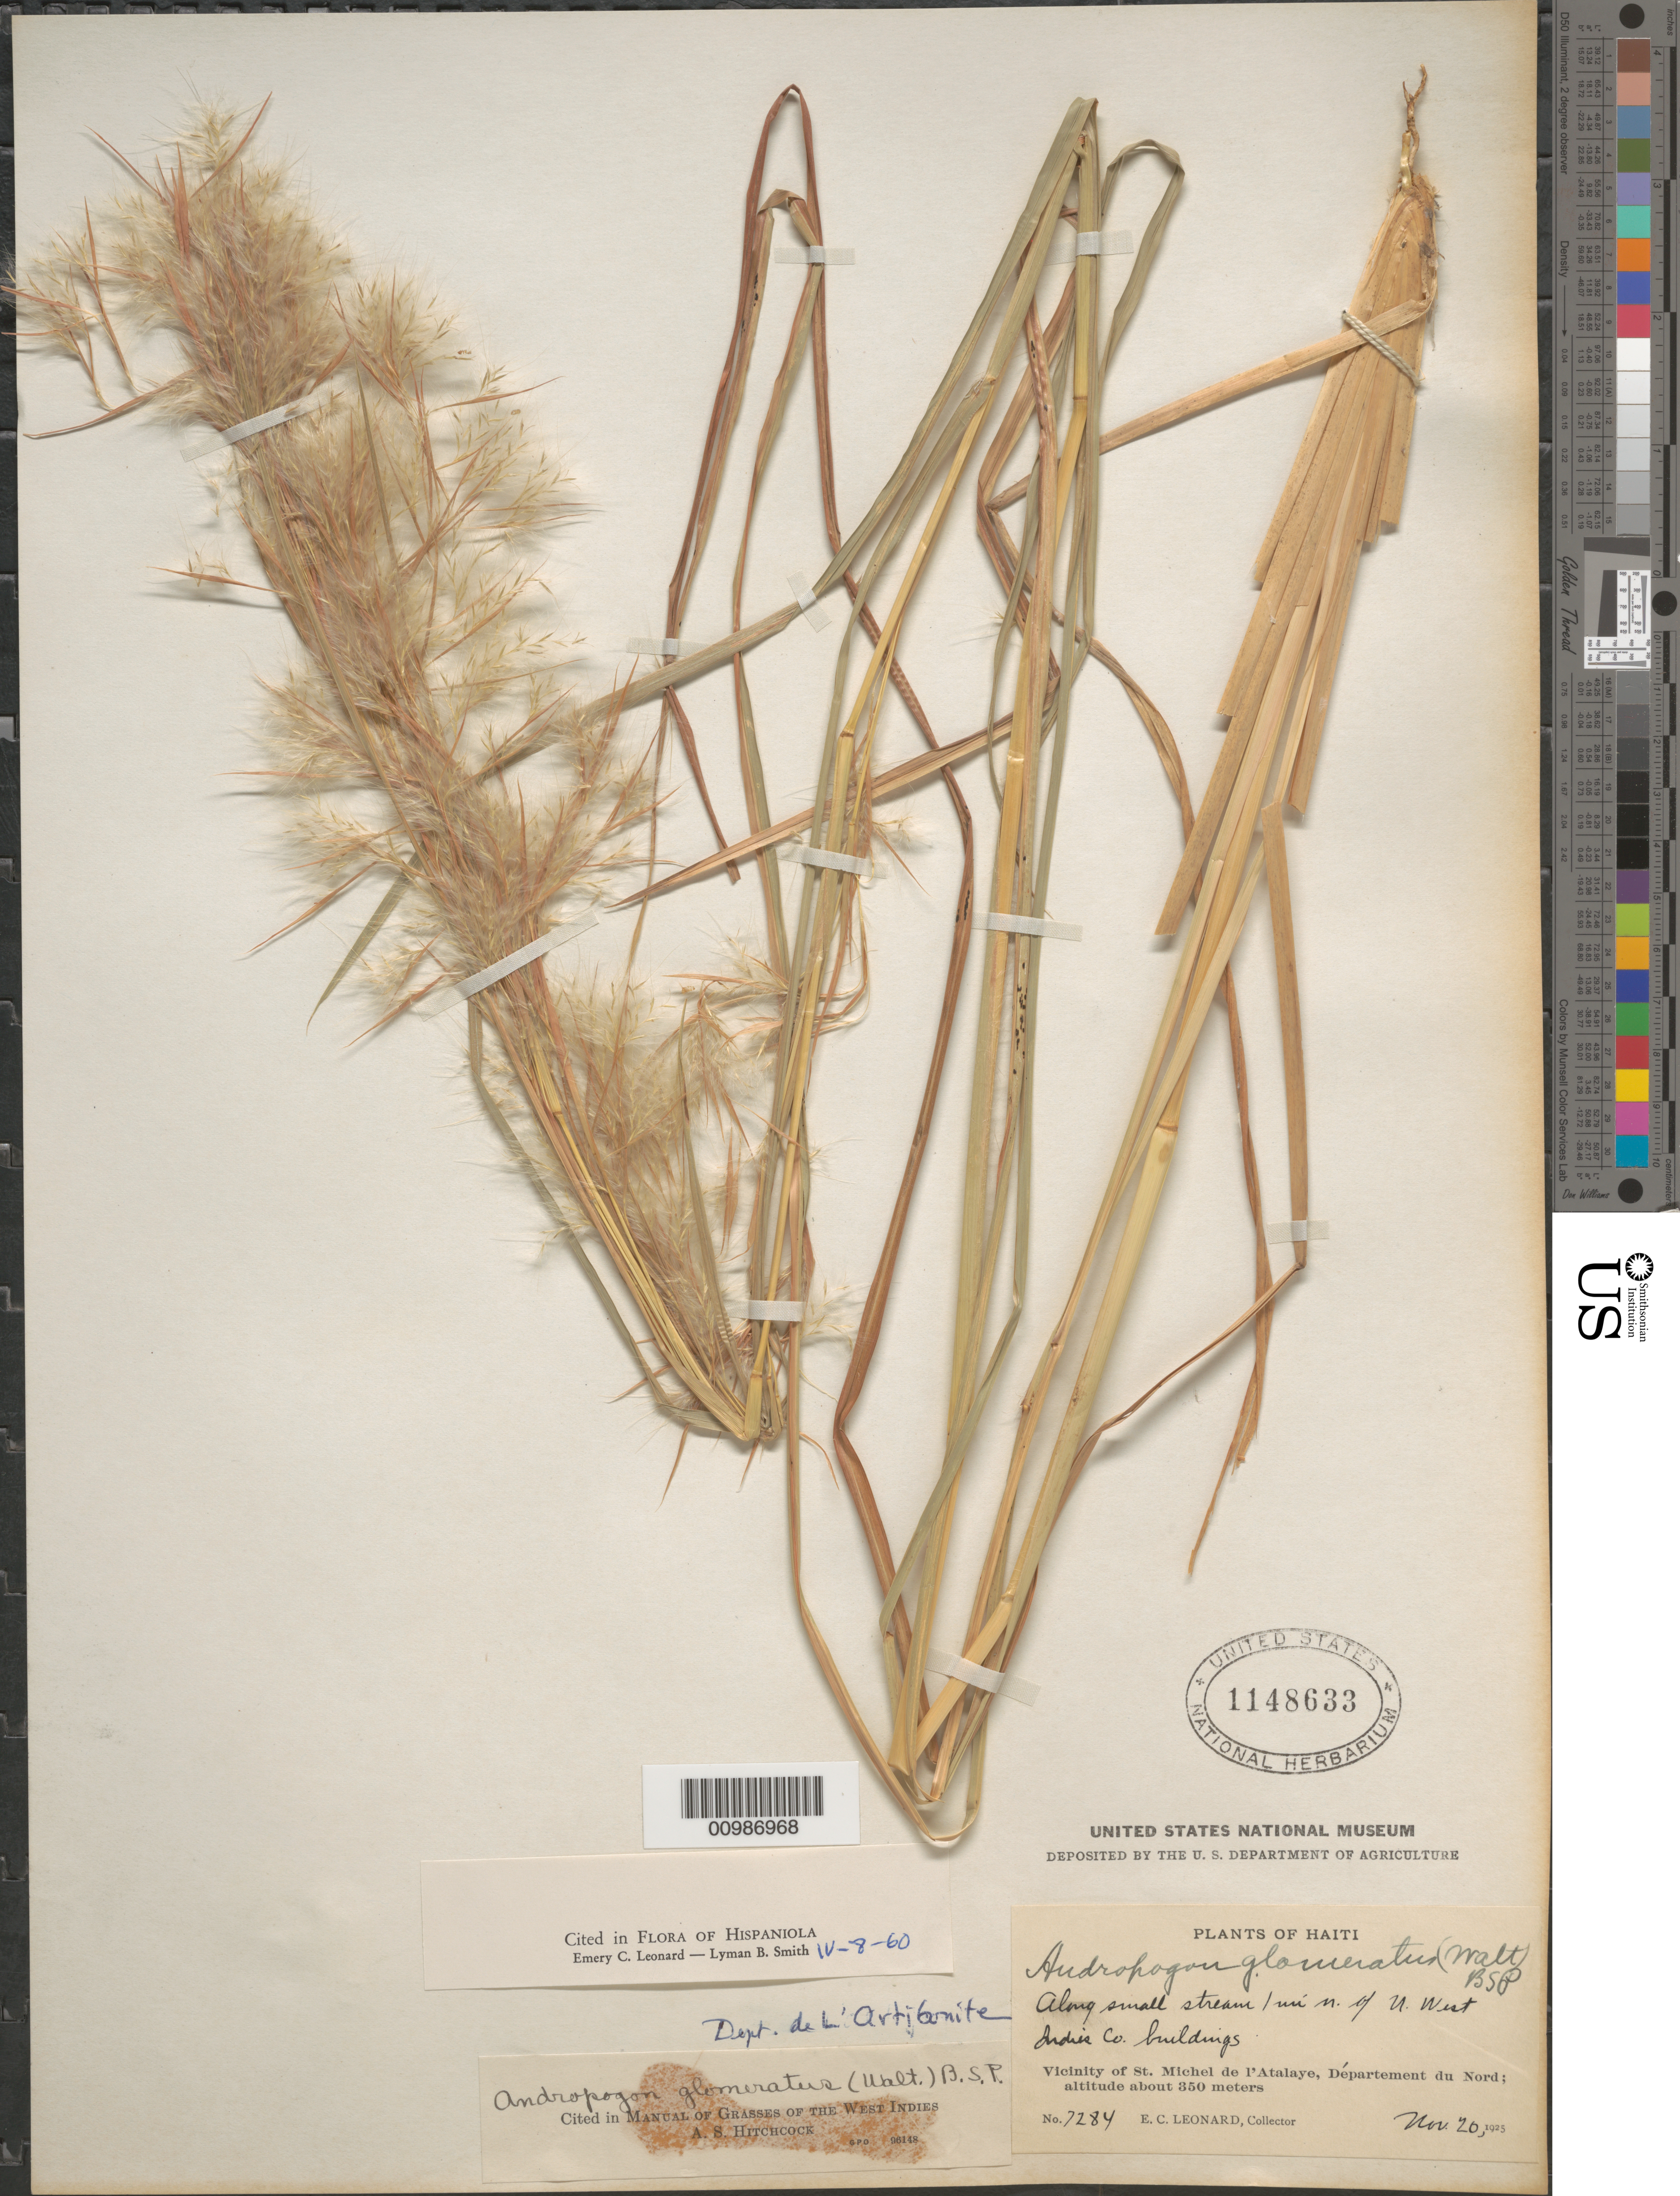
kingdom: Plantae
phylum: Tracheophyta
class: Liliopsida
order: Poales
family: Poaceae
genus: Andropogon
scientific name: Andropogon glomeratus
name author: (Walter) Britton, Stearns & Poggenb.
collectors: E. C. Leonard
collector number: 7284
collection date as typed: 20 Nov 1925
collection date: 1925-11-20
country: Haiti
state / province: Nord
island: Hispaniola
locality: Vicinity of St. Michel de l'Atalaye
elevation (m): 350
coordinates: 0 N, 0 E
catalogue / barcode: US 1148633